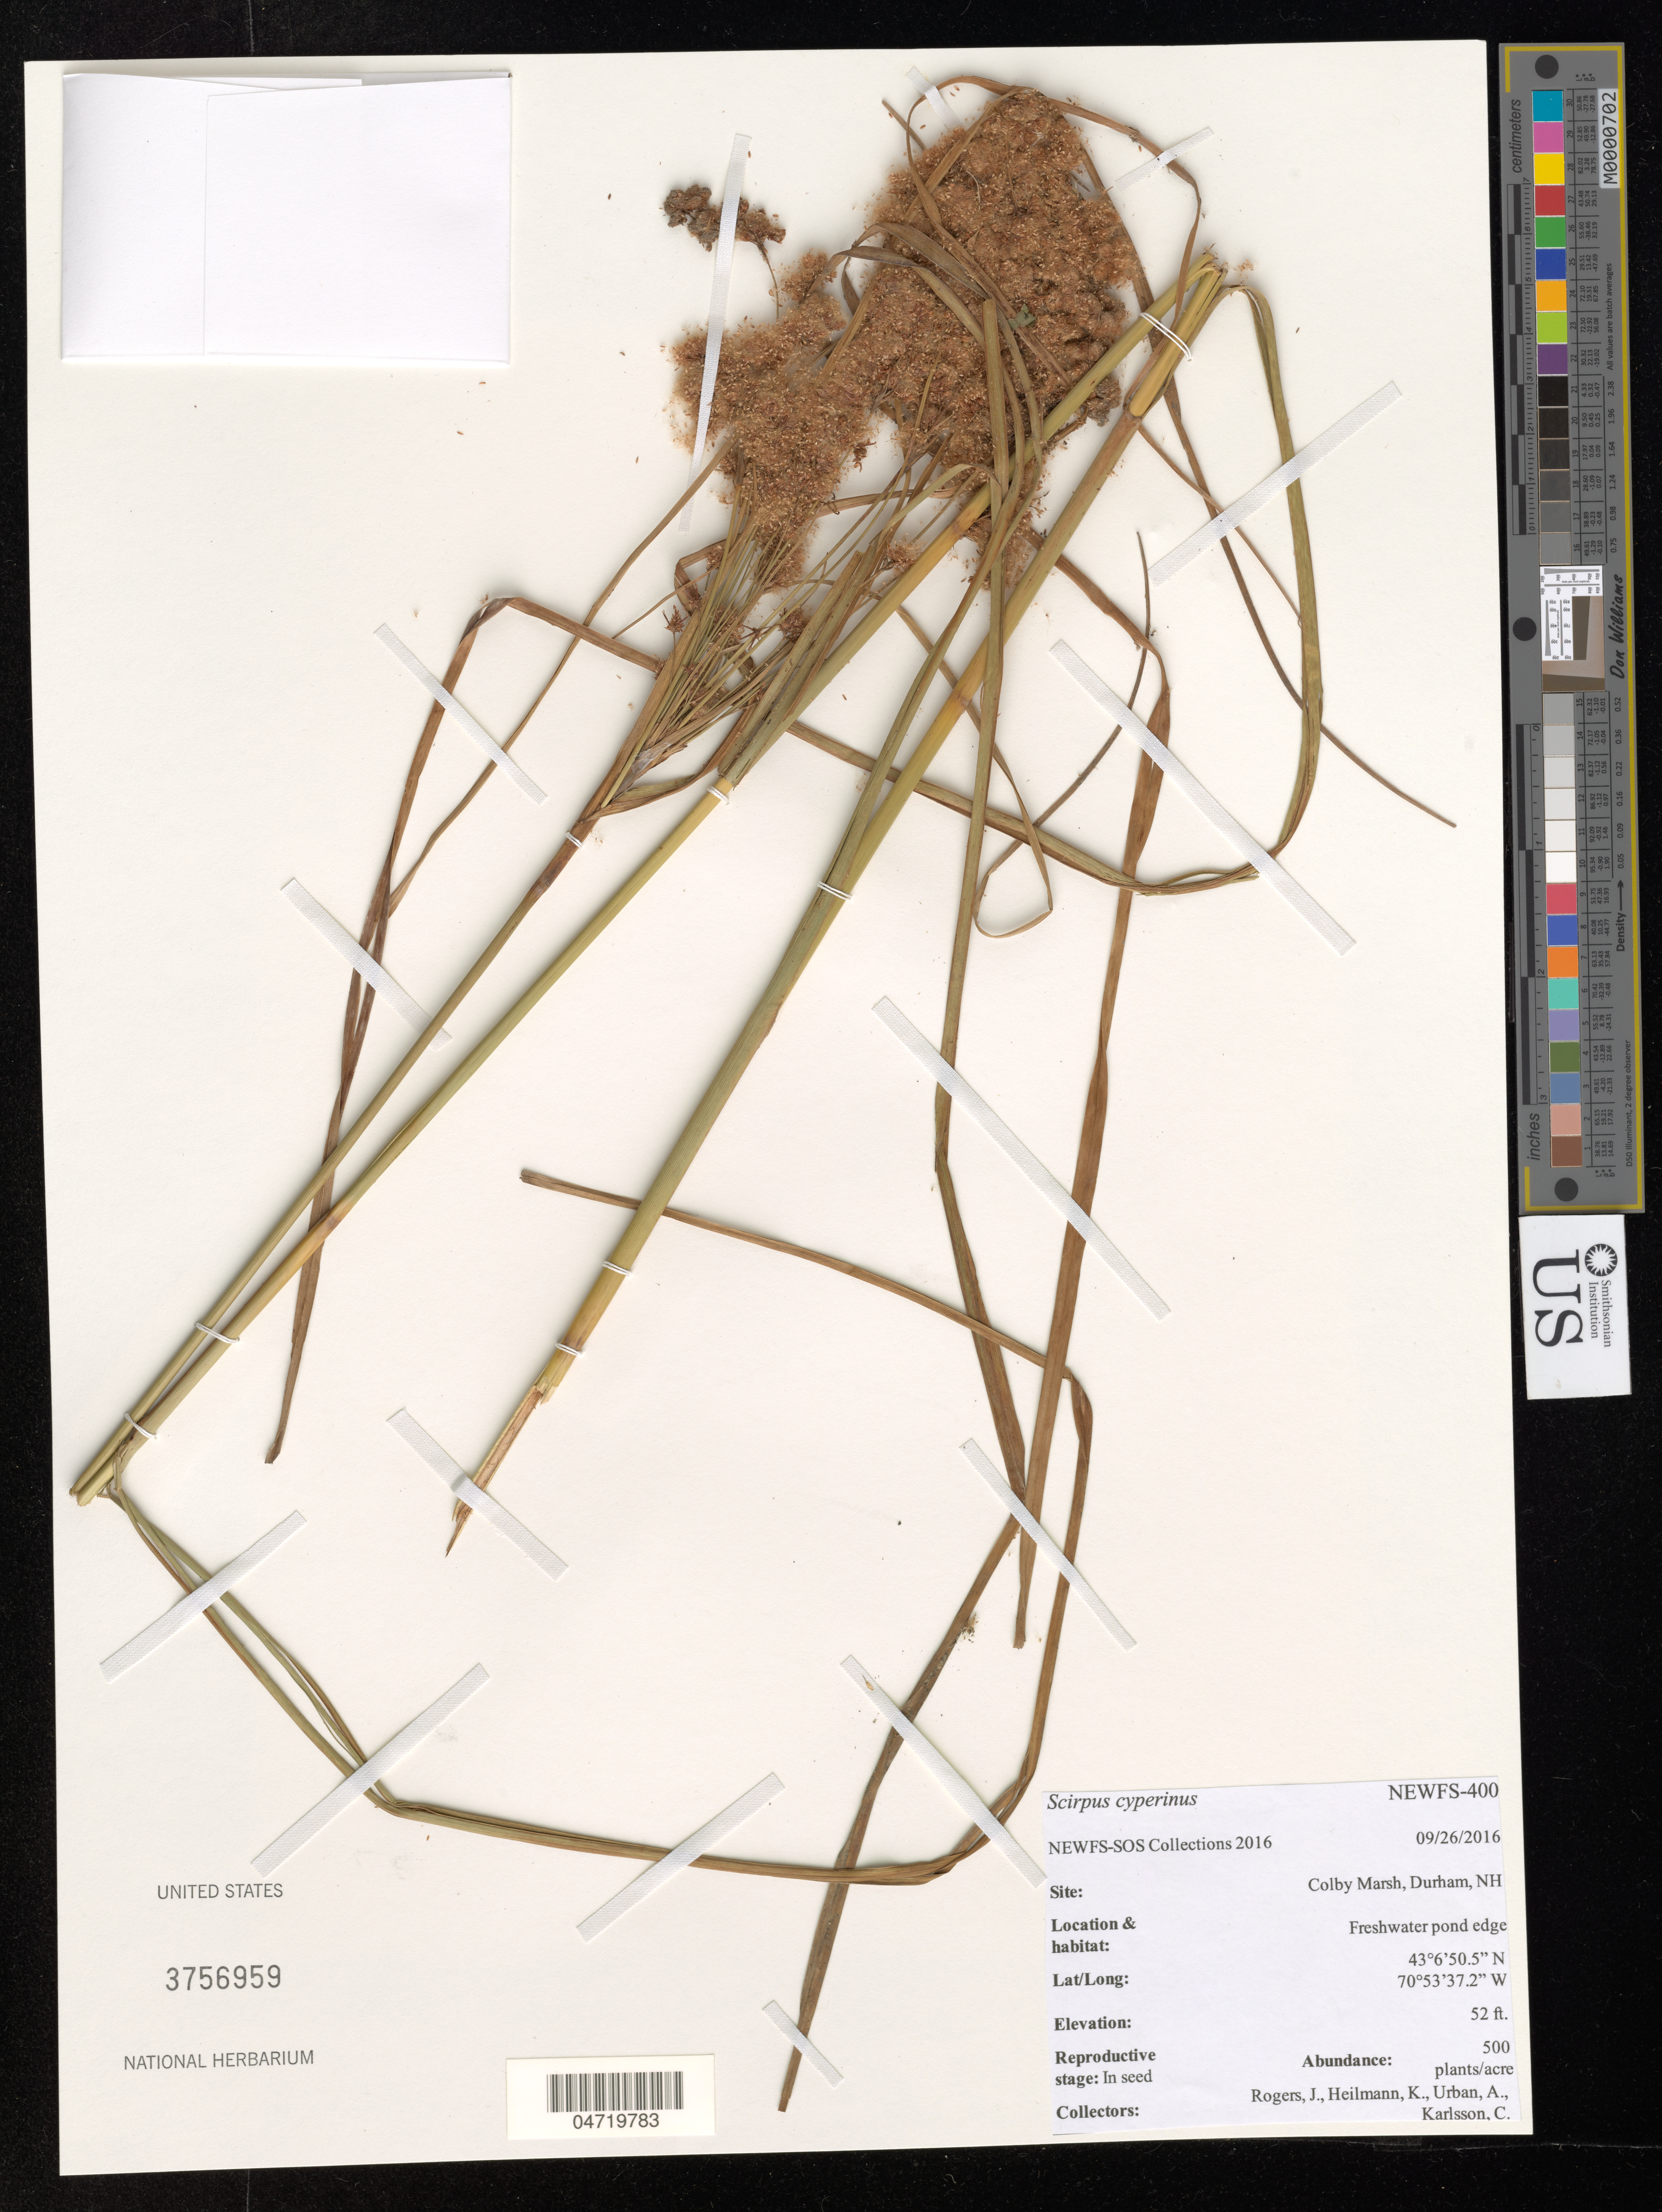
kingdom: Plantae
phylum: Tracheophyta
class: Liliopsida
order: Poales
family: Cyperaceae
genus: Scirpus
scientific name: Scirpus cyperinus (L.) Kunth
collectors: J. Rogers, K. Heilmann, A. Urban & C. Karlsson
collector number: NEWFS-400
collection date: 2016-09-26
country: United States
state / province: New Hampshire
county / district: Strafford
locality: Colby Marsh, Durham NH, freshwater marsh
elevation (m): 16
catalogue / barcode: US 3756959